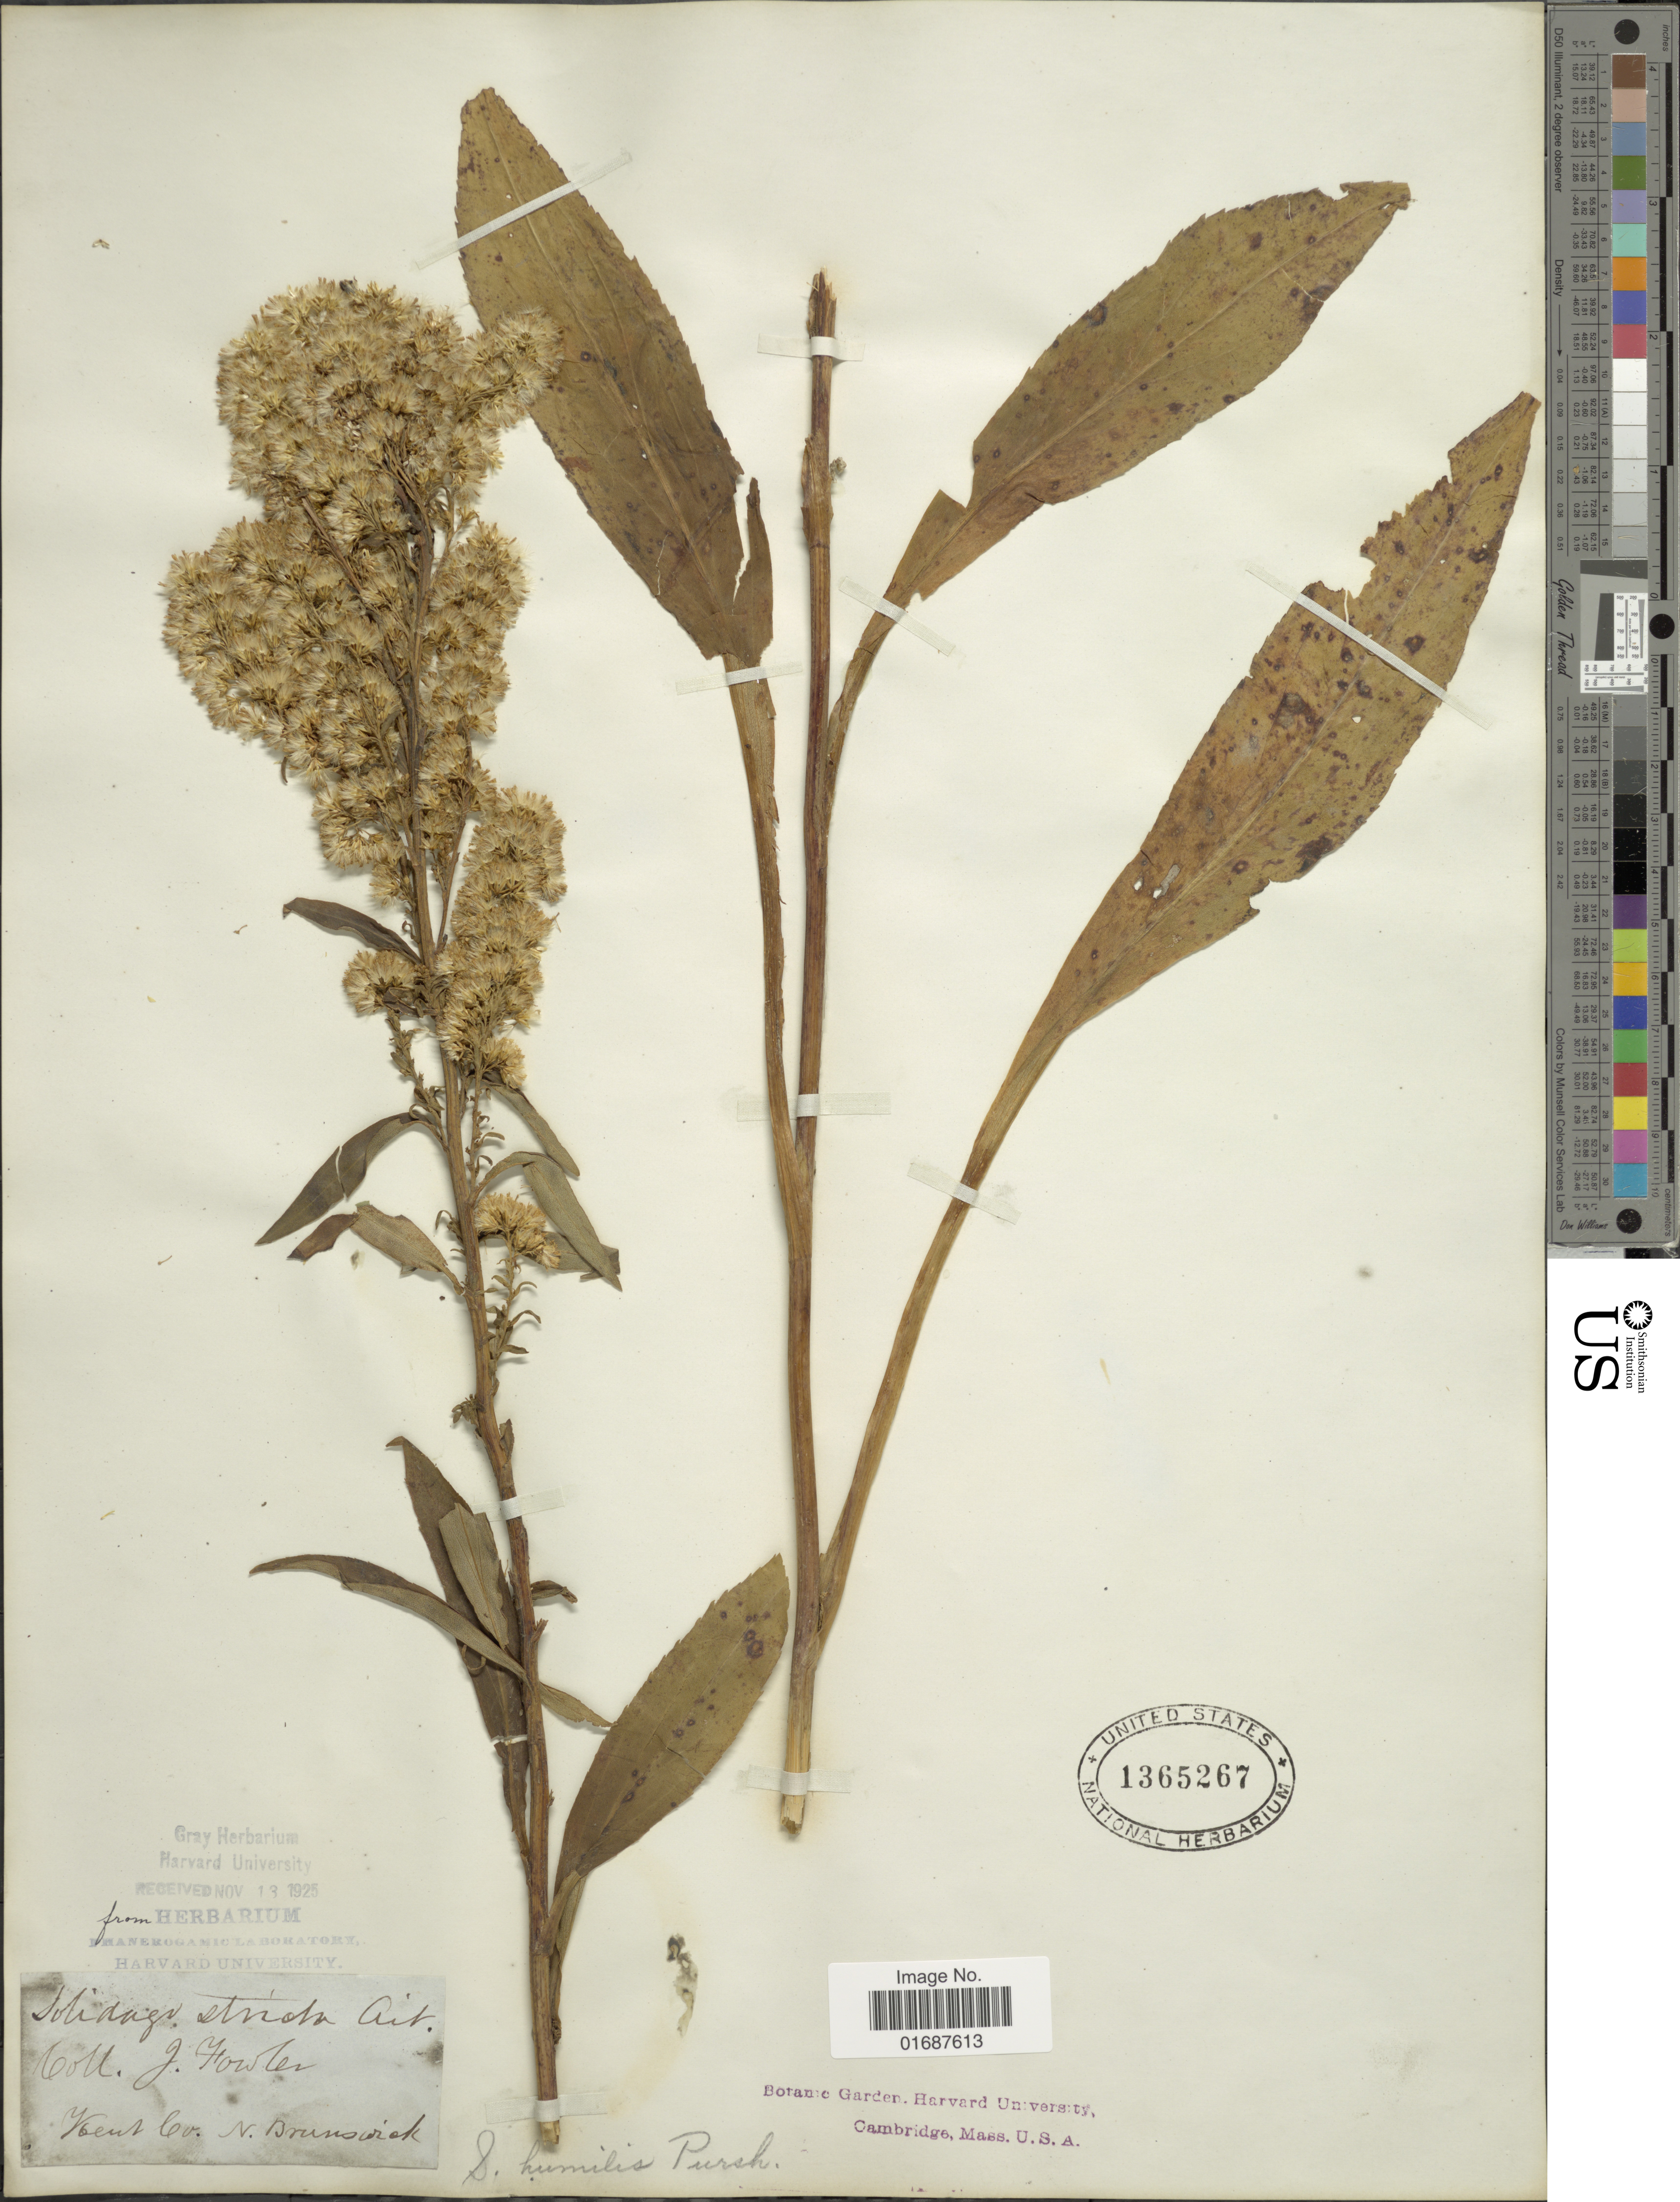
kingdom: Plantae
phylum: Tracheophyta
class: Magnoliopsida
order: Asterales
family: Asteraceae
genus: Solidago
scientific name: Solidago uliginosa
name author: Nutt.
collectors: J. P. Fowler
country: Canada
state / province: New Brunswick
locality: Kent Co.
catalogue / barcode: US 1365267